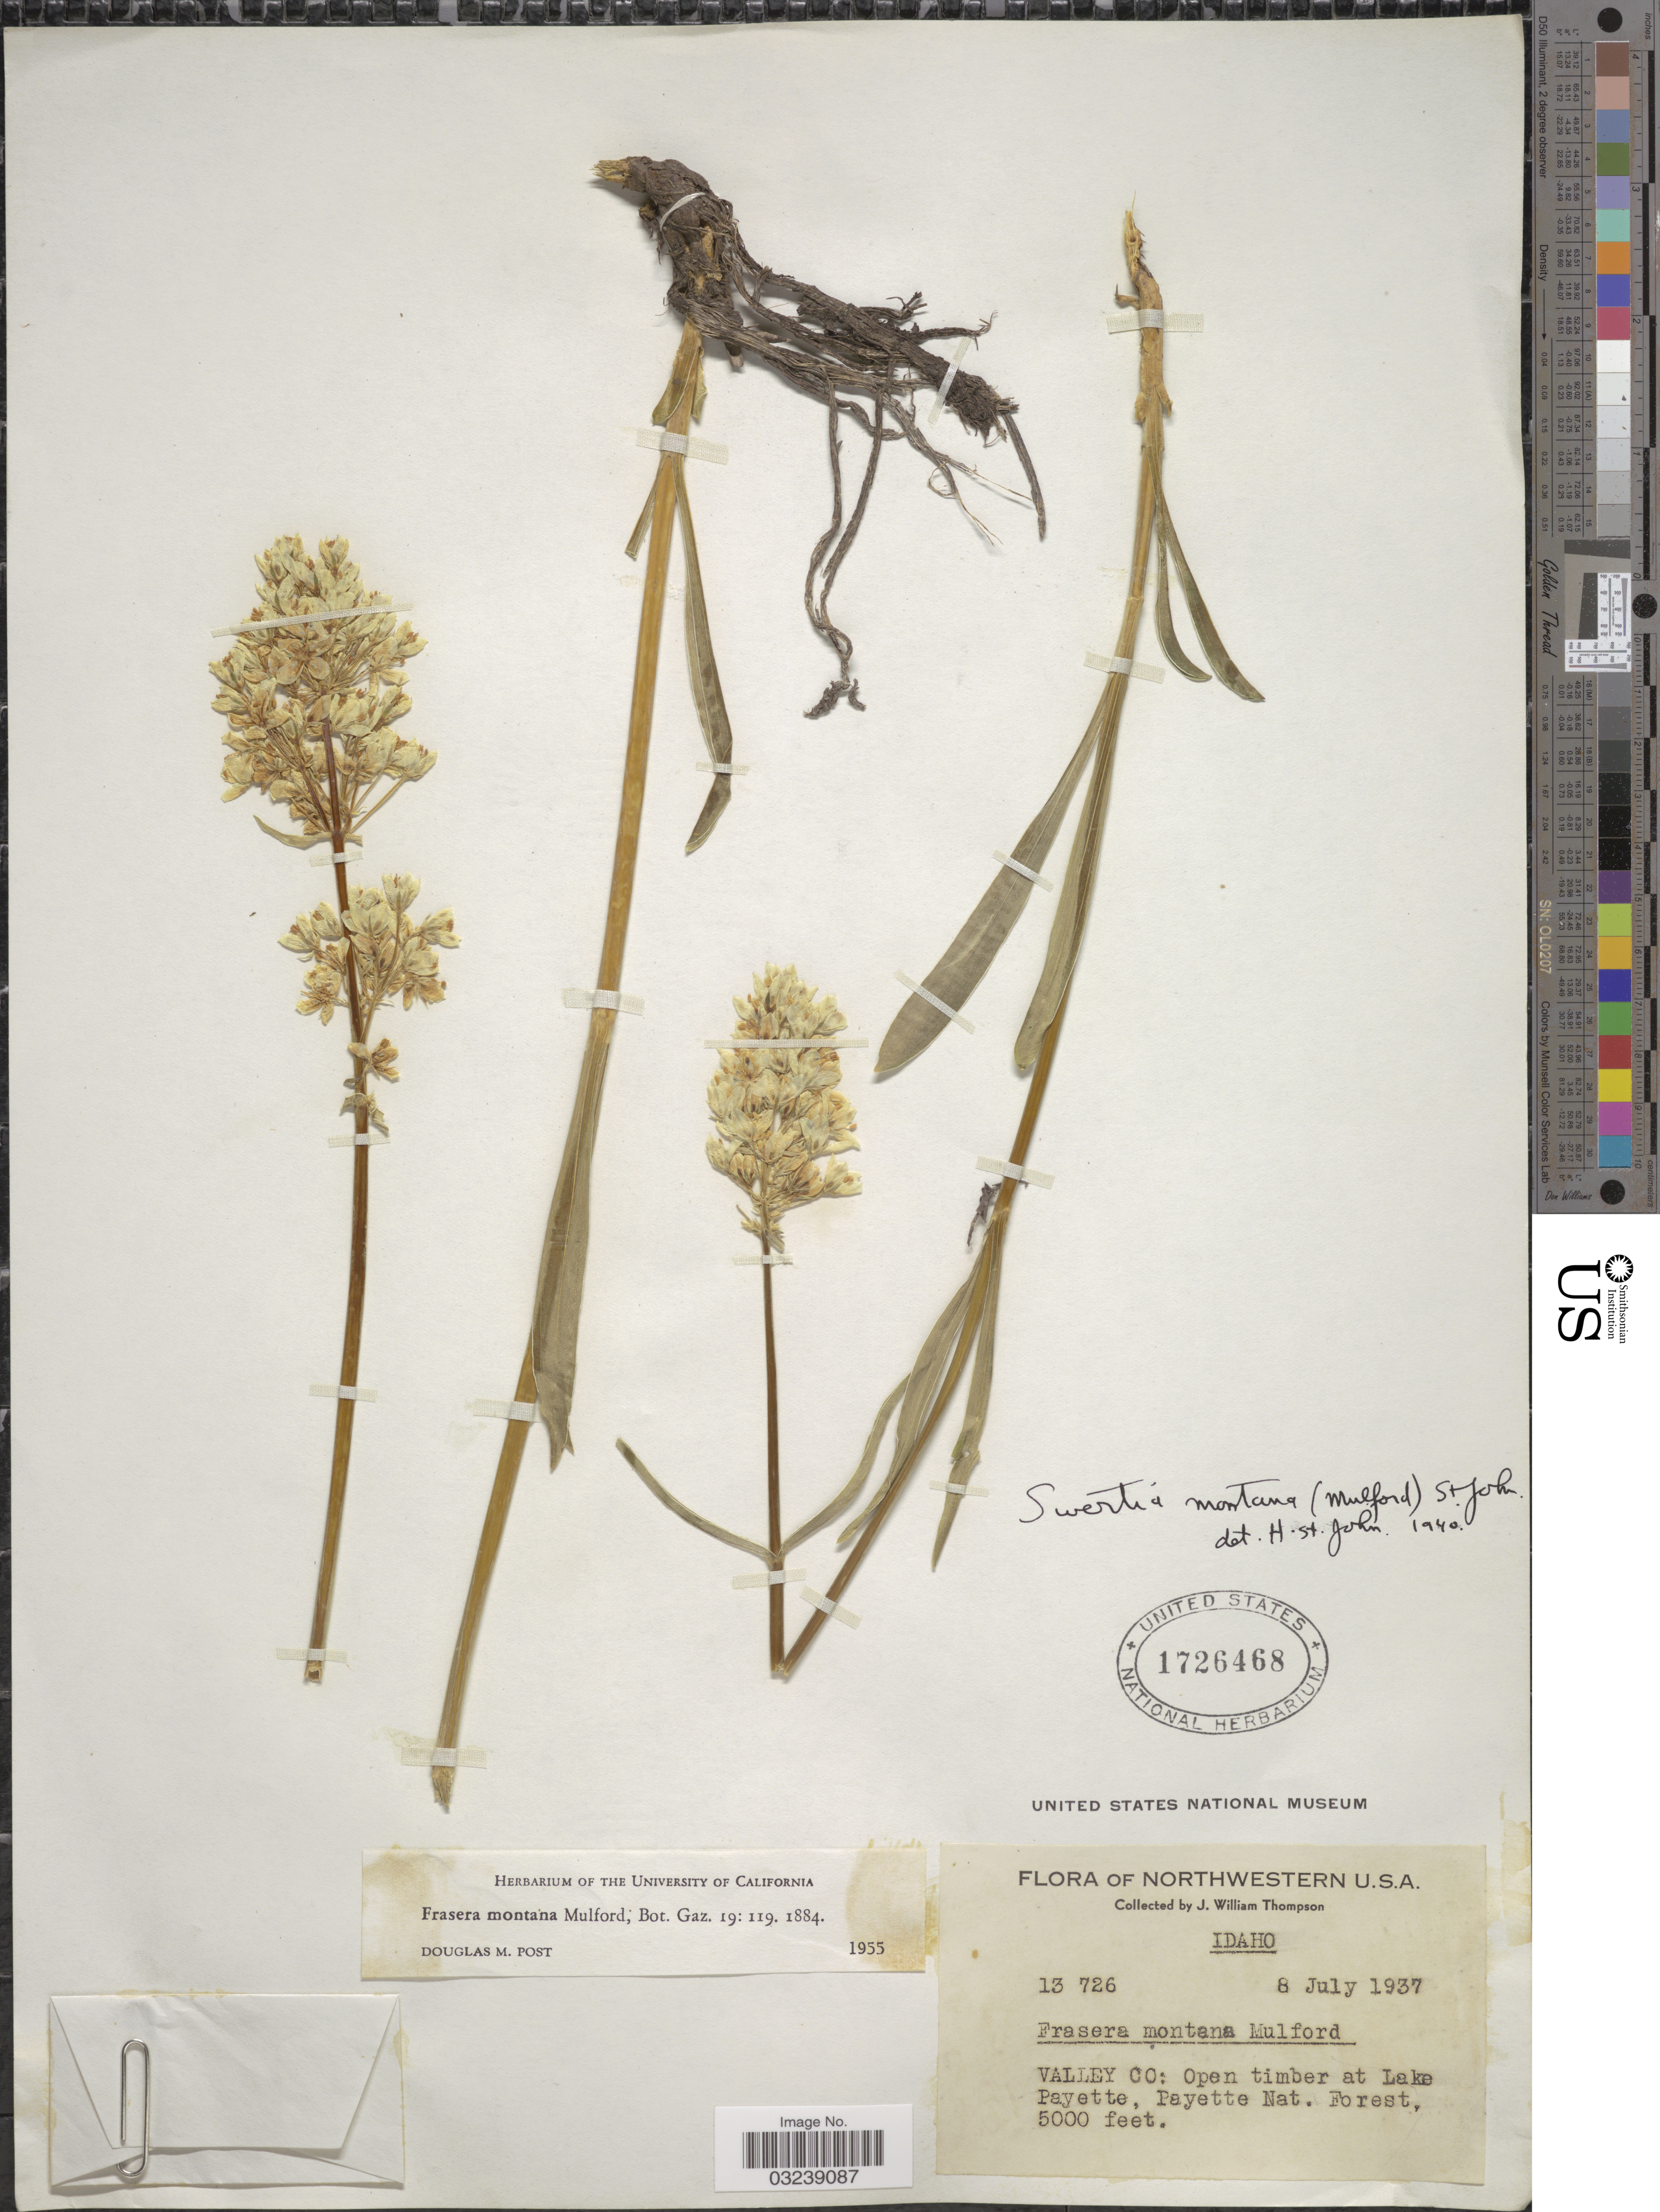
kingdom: Plantae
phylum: Tracheophyta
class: Magnoliopsida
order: Gentianales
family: Gentianaceae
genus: Frasera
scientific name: Frasera montana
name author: Mulford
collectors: J. W. Thompson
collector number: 13726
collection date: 1937-07-08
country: United States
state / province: Idaho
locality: Northwestern U.S.A. Valley Co: Open timber at Lake Payette, Payette Nat. Forest.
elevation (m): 1524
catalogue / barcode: US 1726468